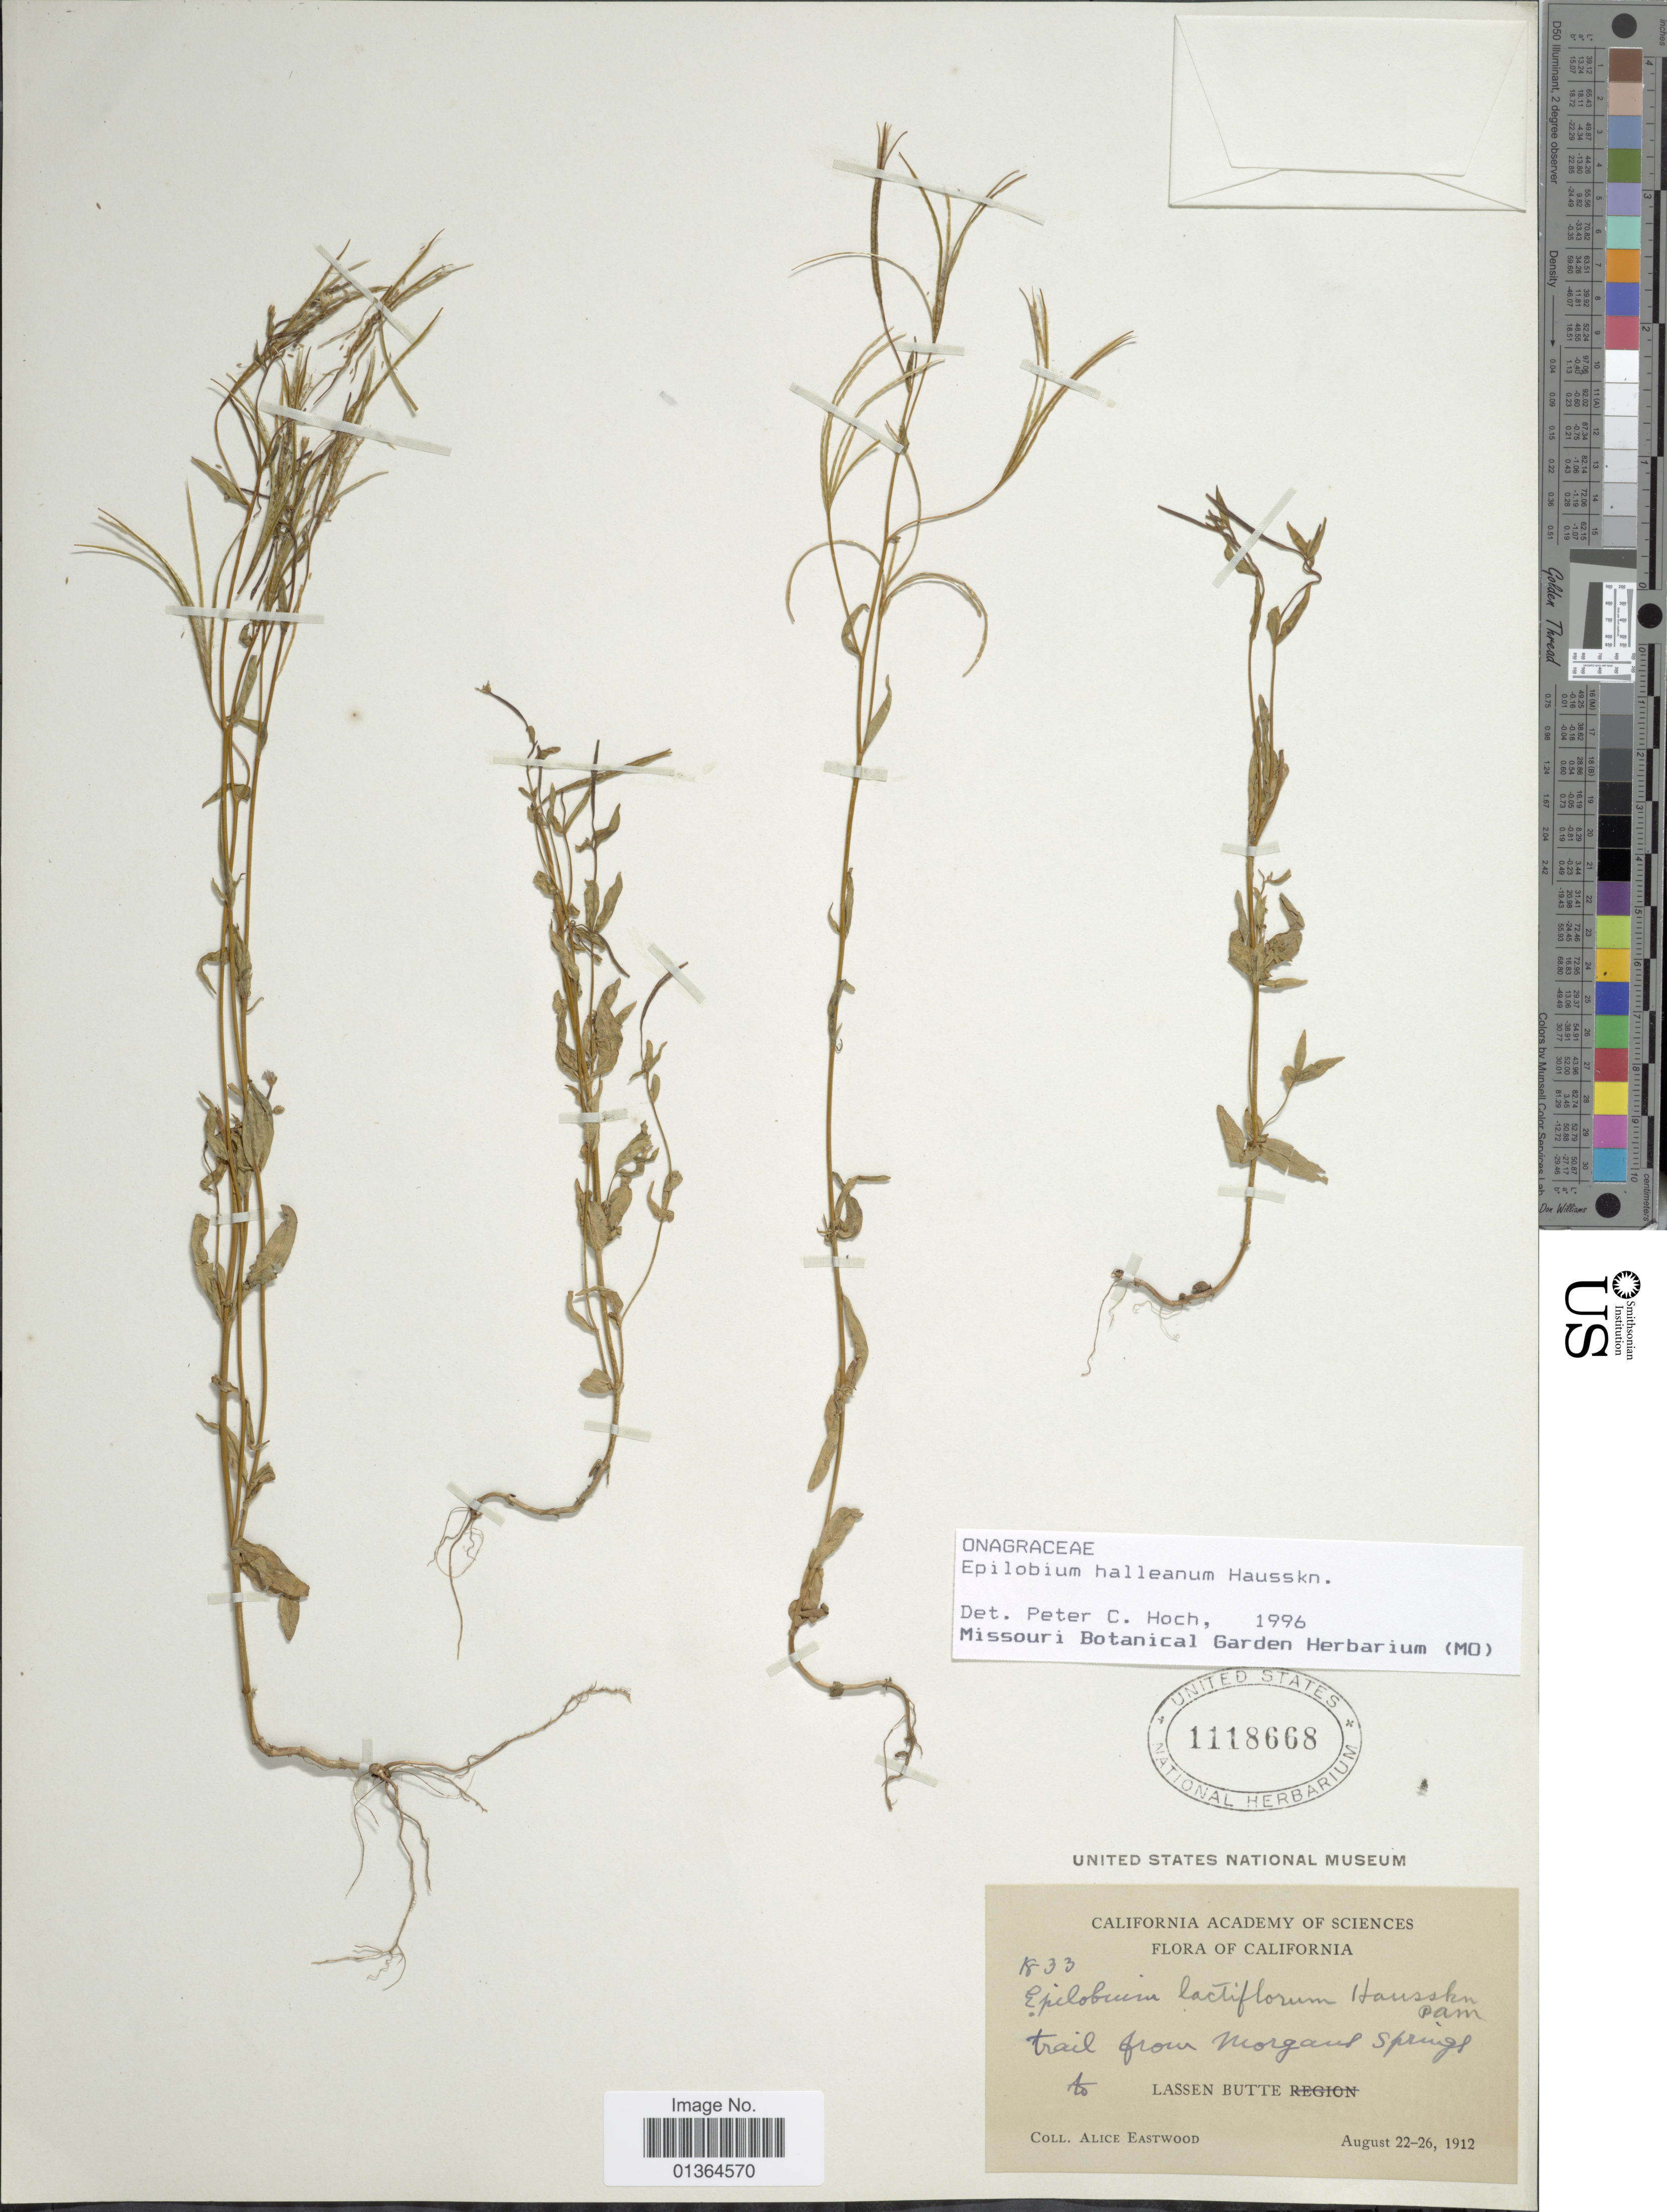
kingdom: Plantae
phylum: Tracheophyta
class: Magnoliopsida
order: Myrtales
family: Onagraceae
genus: Epilobium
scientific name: Epilobium hallianum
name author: Hausskn.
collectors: A. Eastwood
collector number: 1833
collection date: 1912-08-22/1912-08-26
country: United States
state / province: California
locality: Trail from Morgans Springs to Lassen Butte.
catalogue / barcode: US 1118668